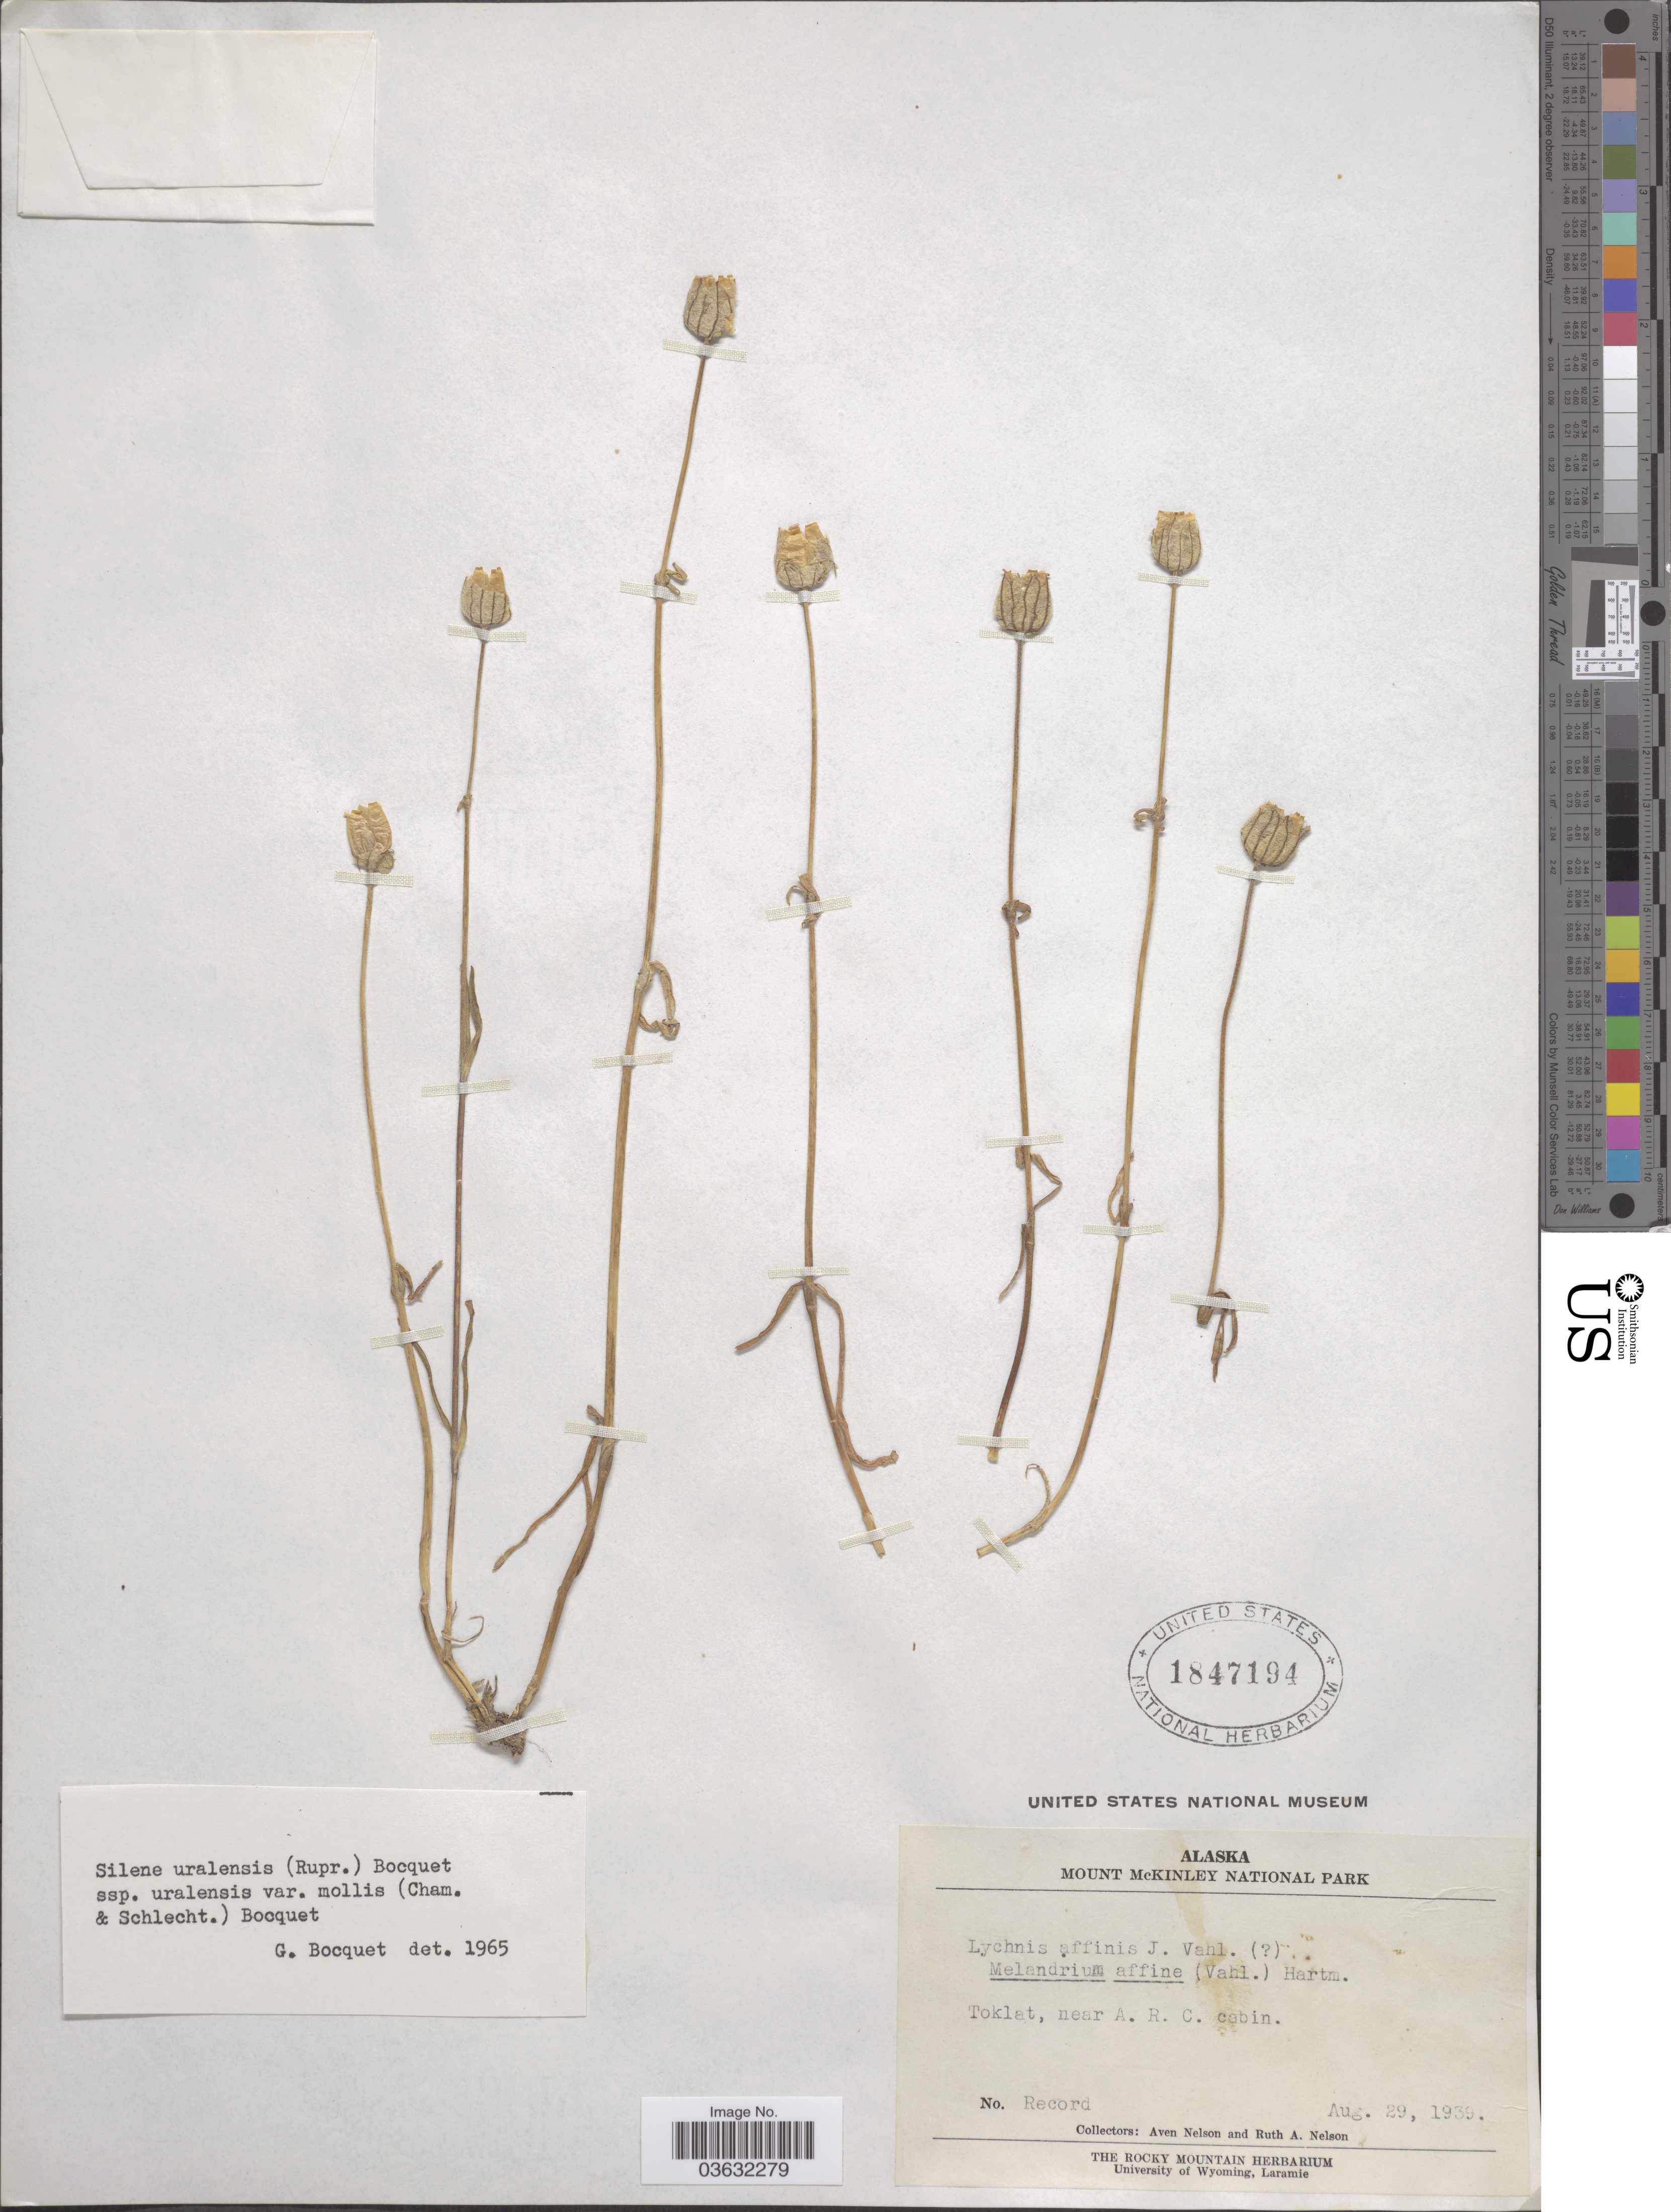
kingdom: Plantae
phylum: Tracheophyta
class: Magnoliopsida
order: Caryophyllales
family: Caryophyllaceae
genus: Silene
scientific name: Silene uralensis var. mollis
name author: (Cham. & Schltdl.) Bocquet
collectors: A. Nelson & R. A. Nelson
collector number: Record?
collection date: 1939-08-29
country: United States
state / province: Alaska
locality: Toklat, near A. R. C. cabin.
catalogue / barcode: US 1847194